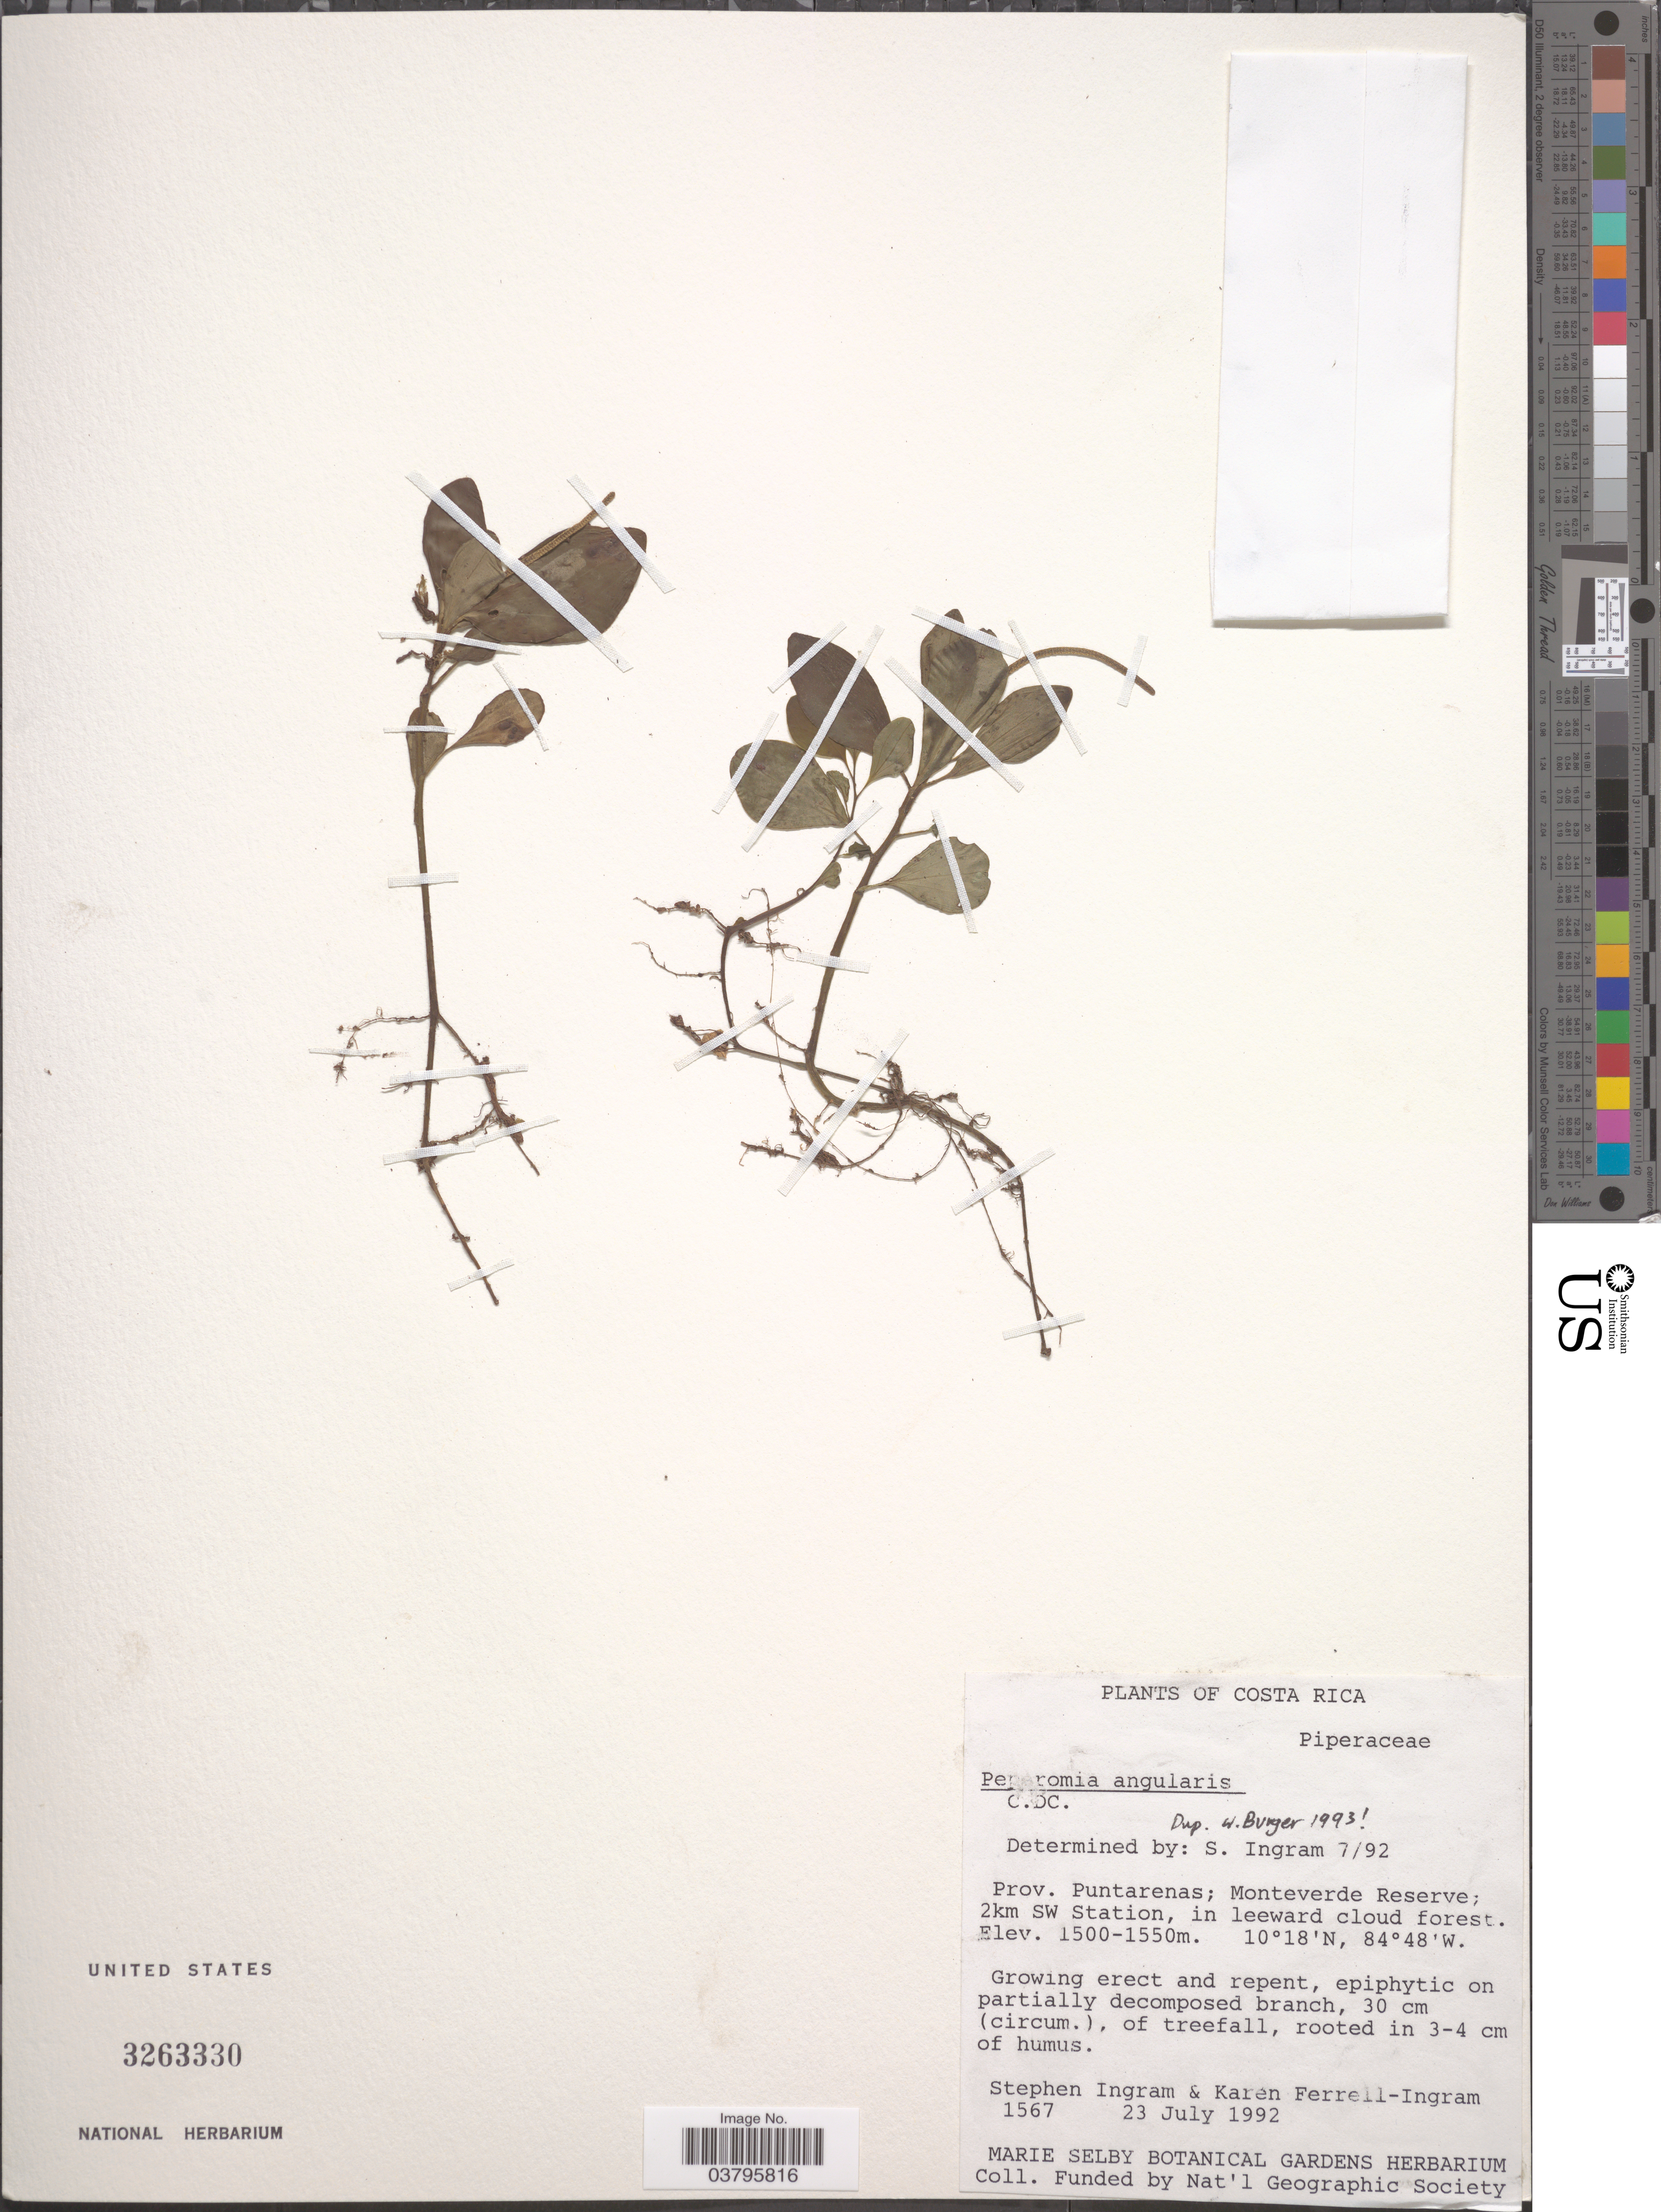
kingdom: Plantae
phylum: Tracheophyta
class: Magnoliopsida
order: Piperales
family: Piperaceae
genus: Peperomia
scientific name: Peperomia dendrophila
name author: Schltdl. & Cham.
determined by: Jiménez, José Estaban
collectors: S. Ingram & K. Ferrell-Ingram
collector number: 1567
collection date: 1992-07-23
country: Costa Rica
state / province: Puntarenas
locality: Monteverde Reserve; 2km SW Station.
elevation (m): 1500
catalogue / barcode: US 3263330